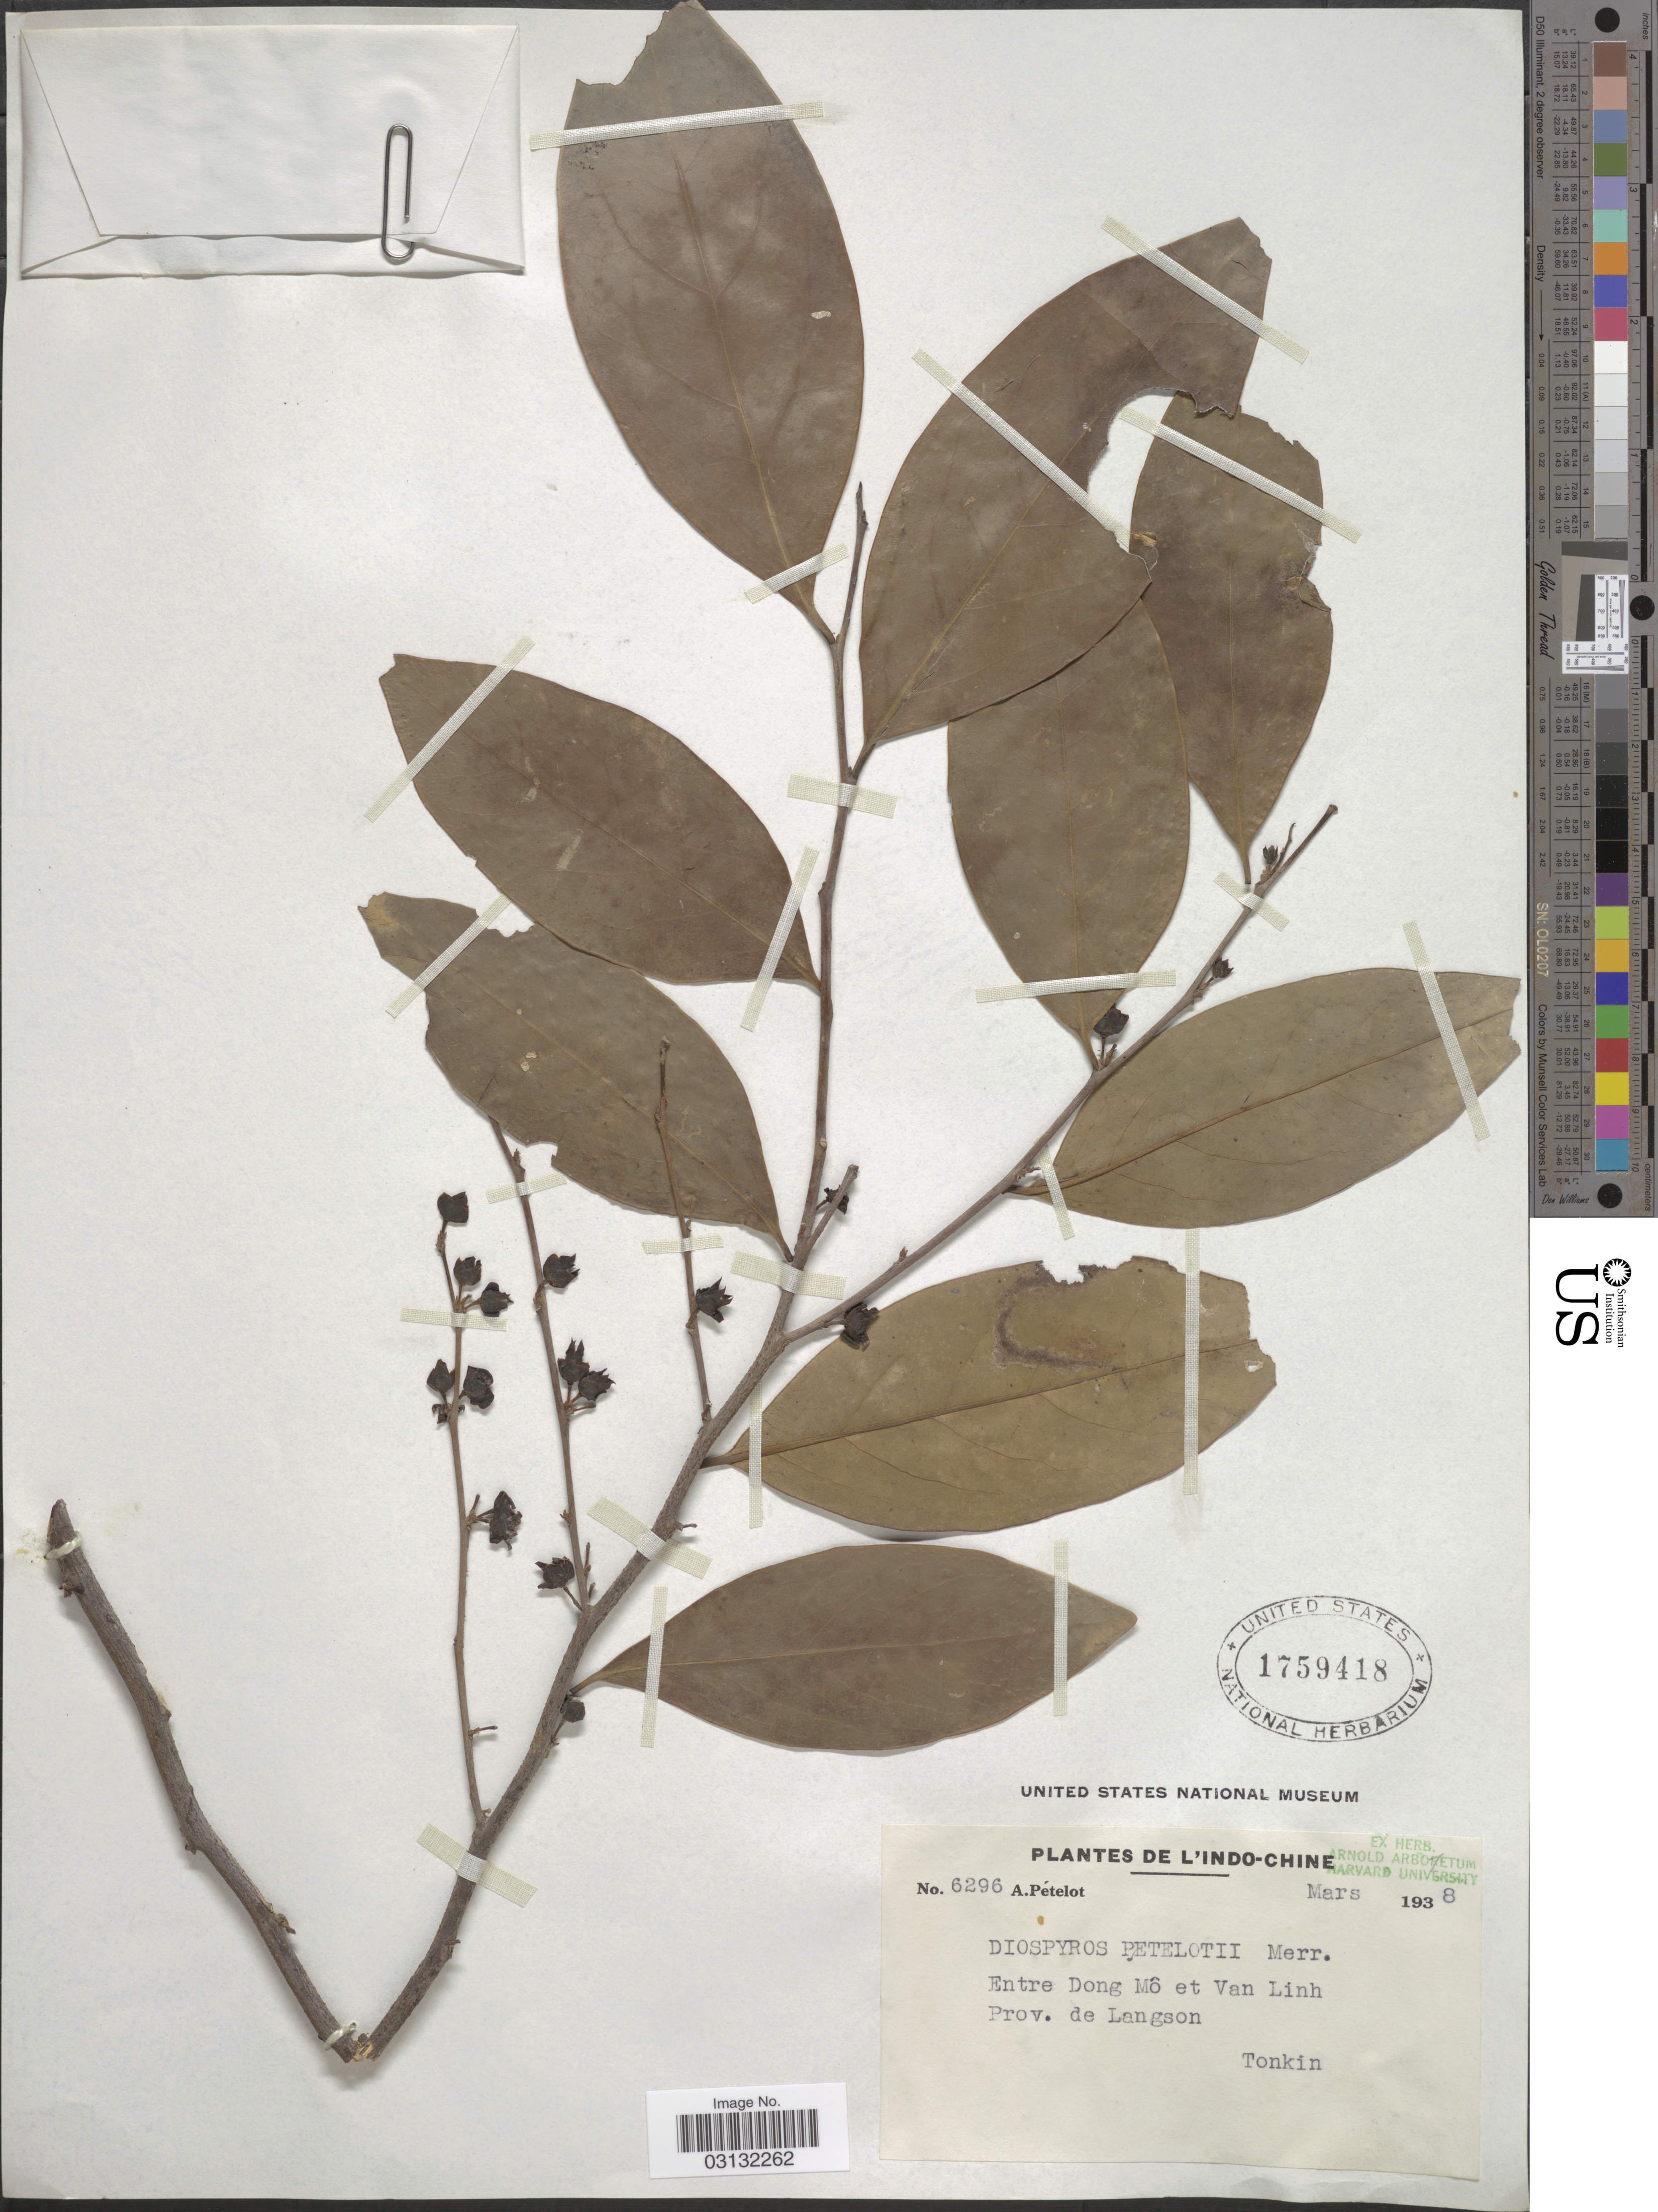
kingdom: Plantae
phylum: Tracheophyta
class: Magnoliopsida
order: Ericales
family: Ebenaceae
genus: Diospyros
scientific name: Diospyros petelotii Merr., ined.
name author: Merr.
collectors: A. Petelot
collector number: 6296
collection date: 1938-08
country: Vietnam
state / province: Lang Son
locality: L'Indo-Chine. Entre Dong Mô et Vin Linh. Prov. de Langson. Tonkin.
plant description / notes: Annotated as Diospyros petelotii Merr.; apparently an ined. name, never published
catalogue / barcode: US 1759418